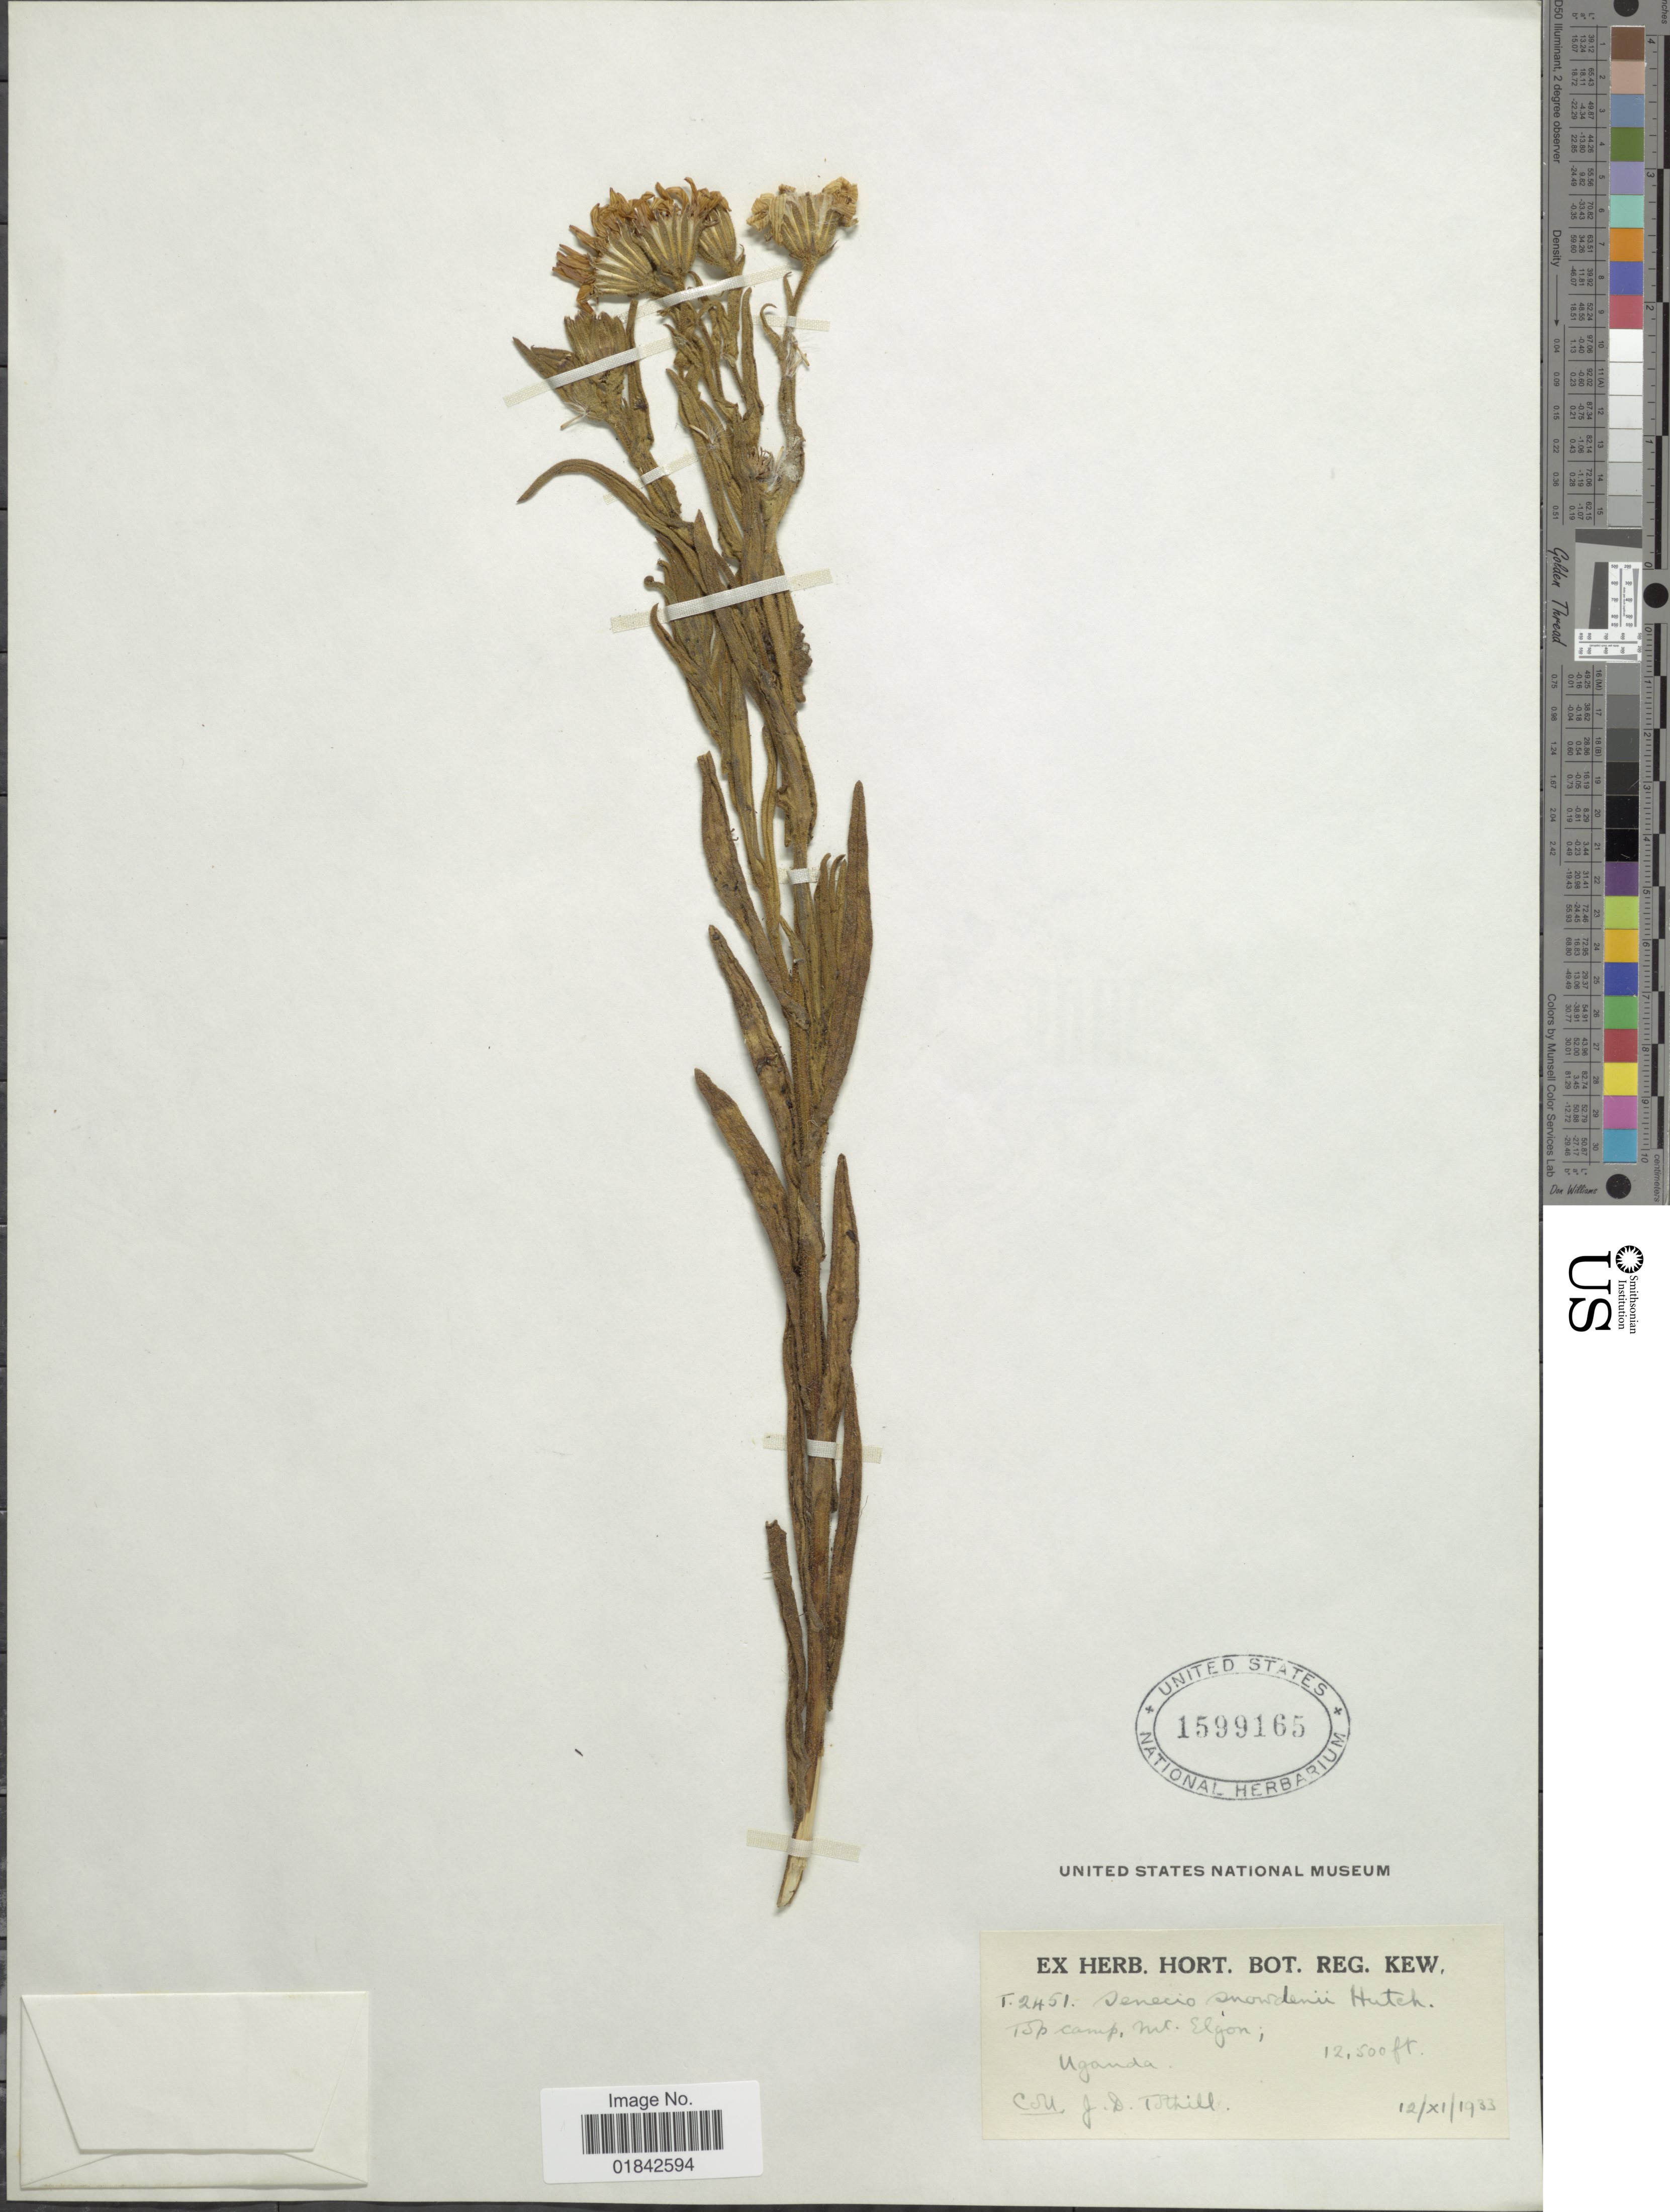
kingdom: Plantae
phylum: Tracheophyta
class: Magnoliopsida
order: Asterales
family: Asteraceae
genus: Senecio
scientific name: Senecio snowdenii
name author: Hutch.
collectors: J. Tothill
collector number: T2451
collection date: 1933-11-12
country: Uganda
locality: TSP camp, mt. Elgon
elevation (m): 3810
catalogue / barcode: US 1599165